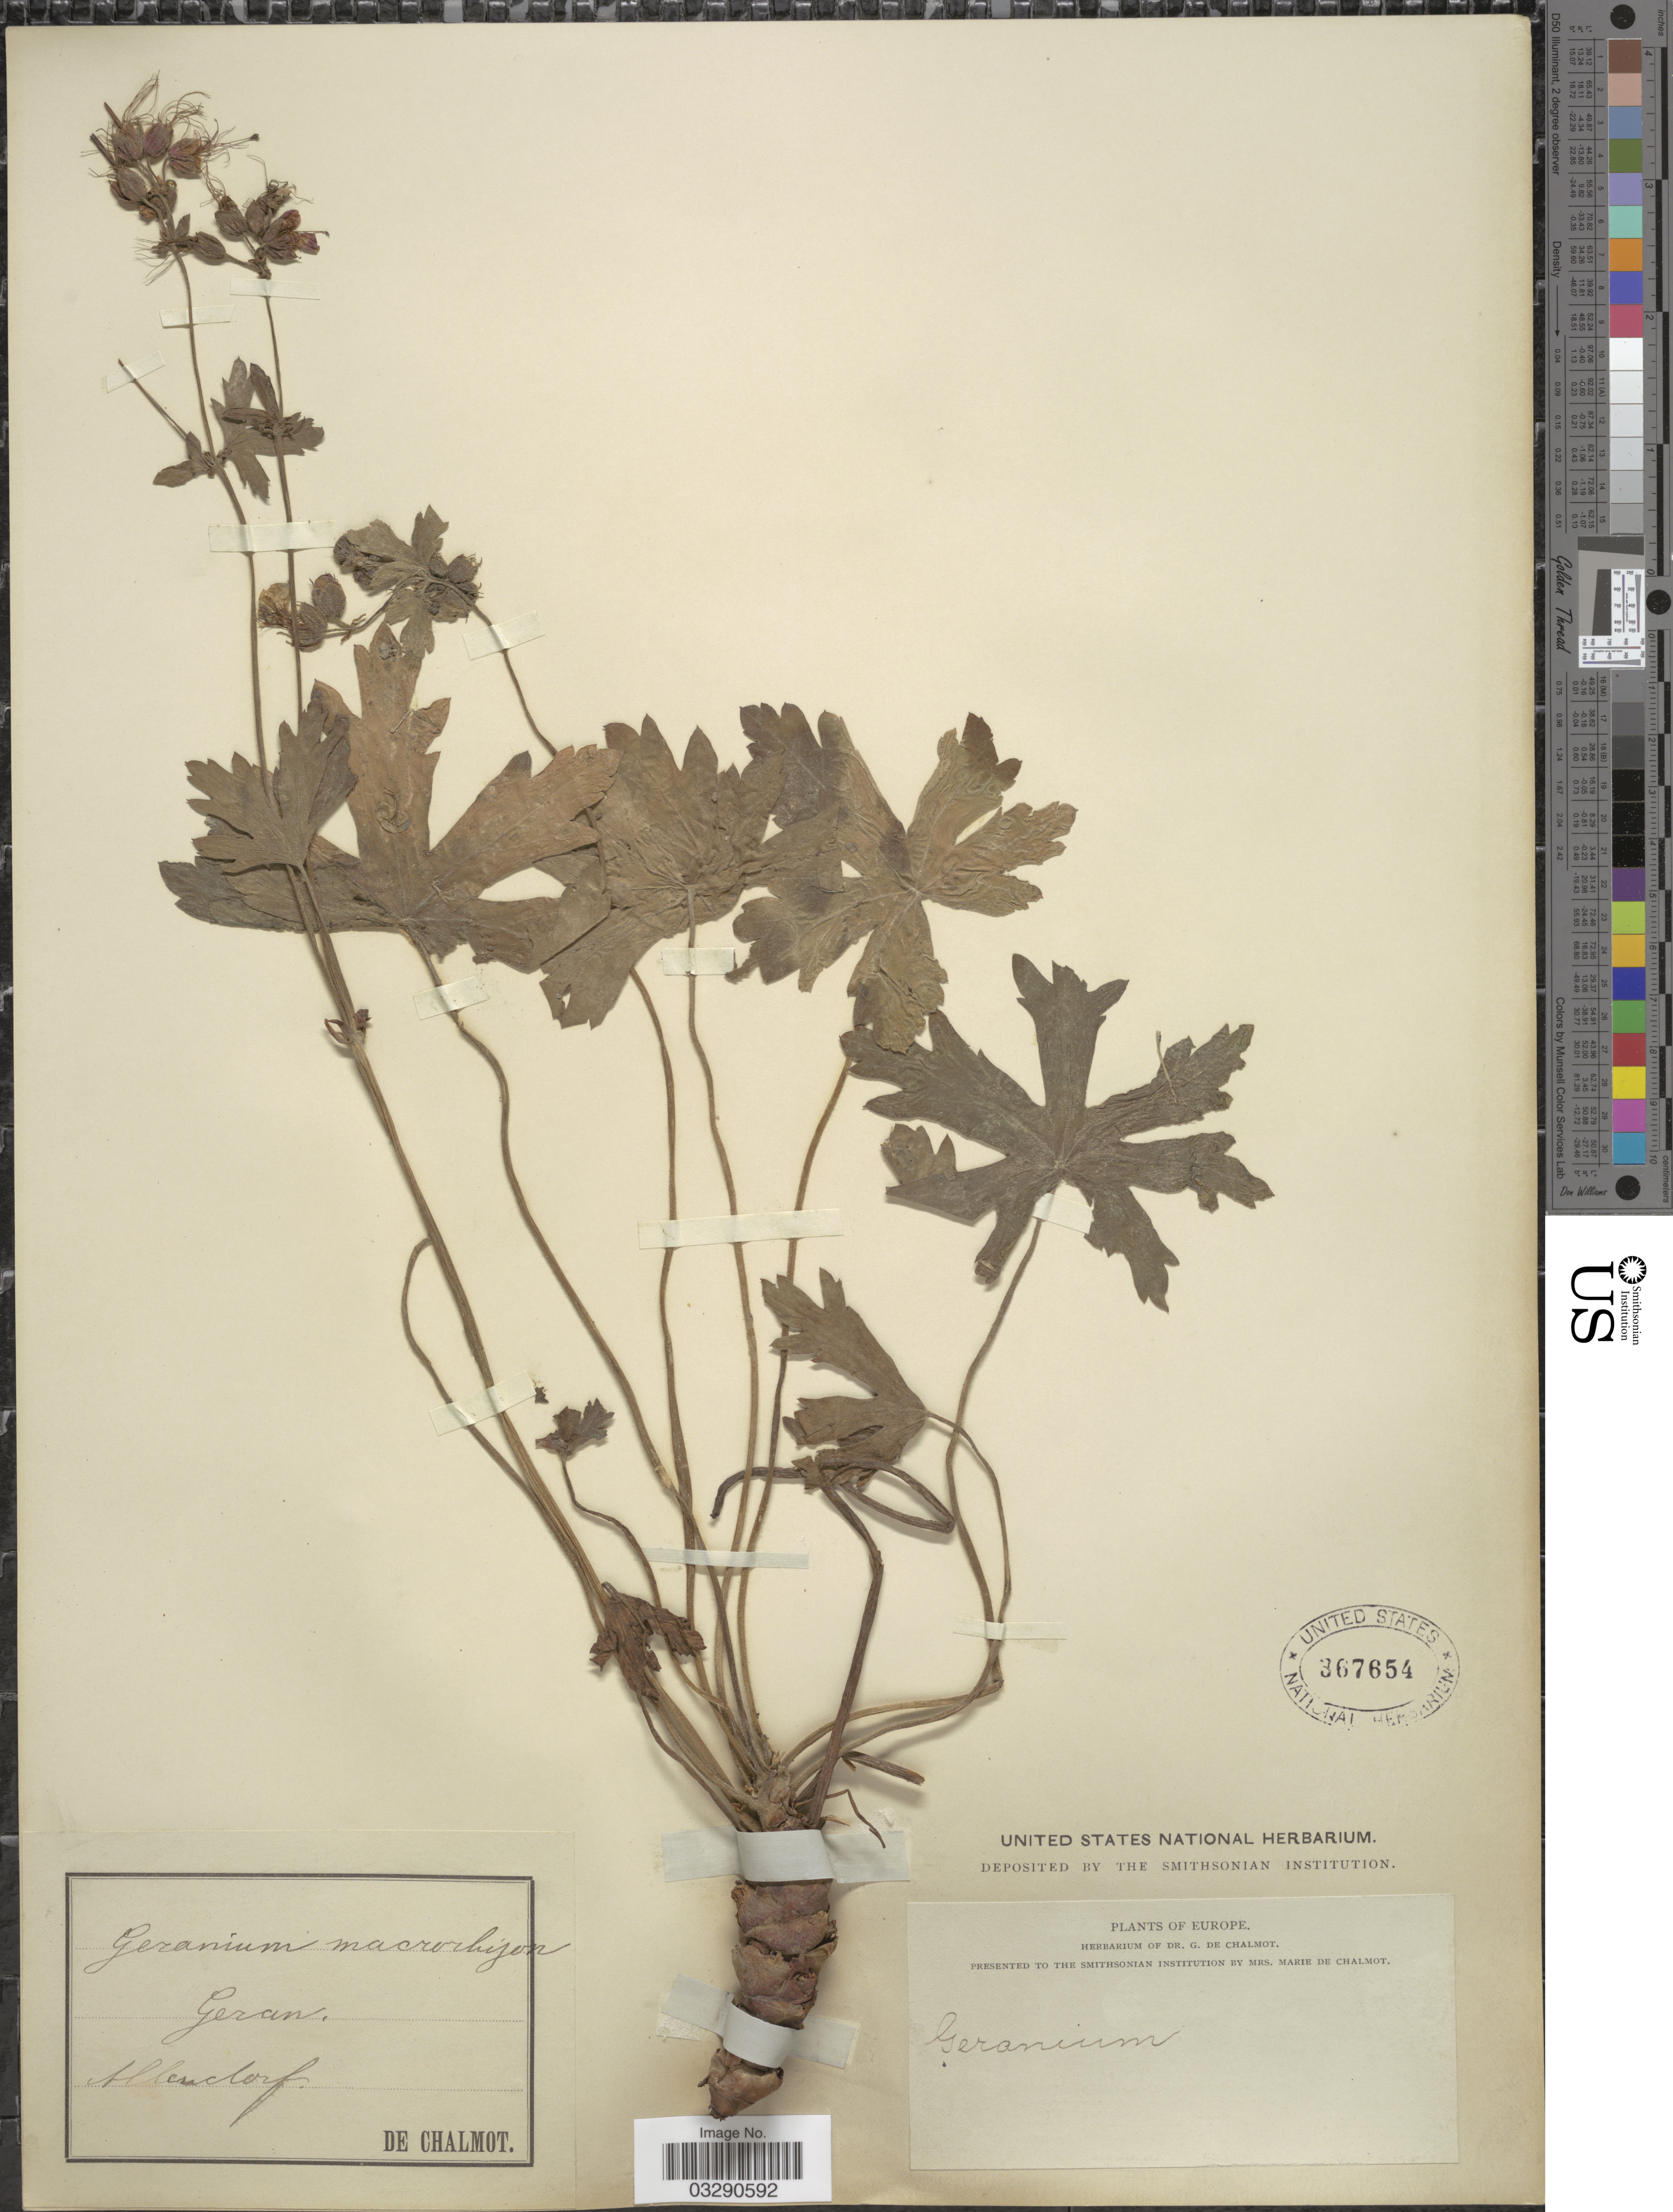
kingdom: Plantae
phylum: Tracheophyta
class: Magnoliopsida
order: Geraniales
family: Geraniaceae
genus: Geranium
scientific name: Geranium macrorrhizum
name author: L.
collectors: G. de Chalmot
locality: Europe. Allendorf.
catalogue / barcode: US 367654